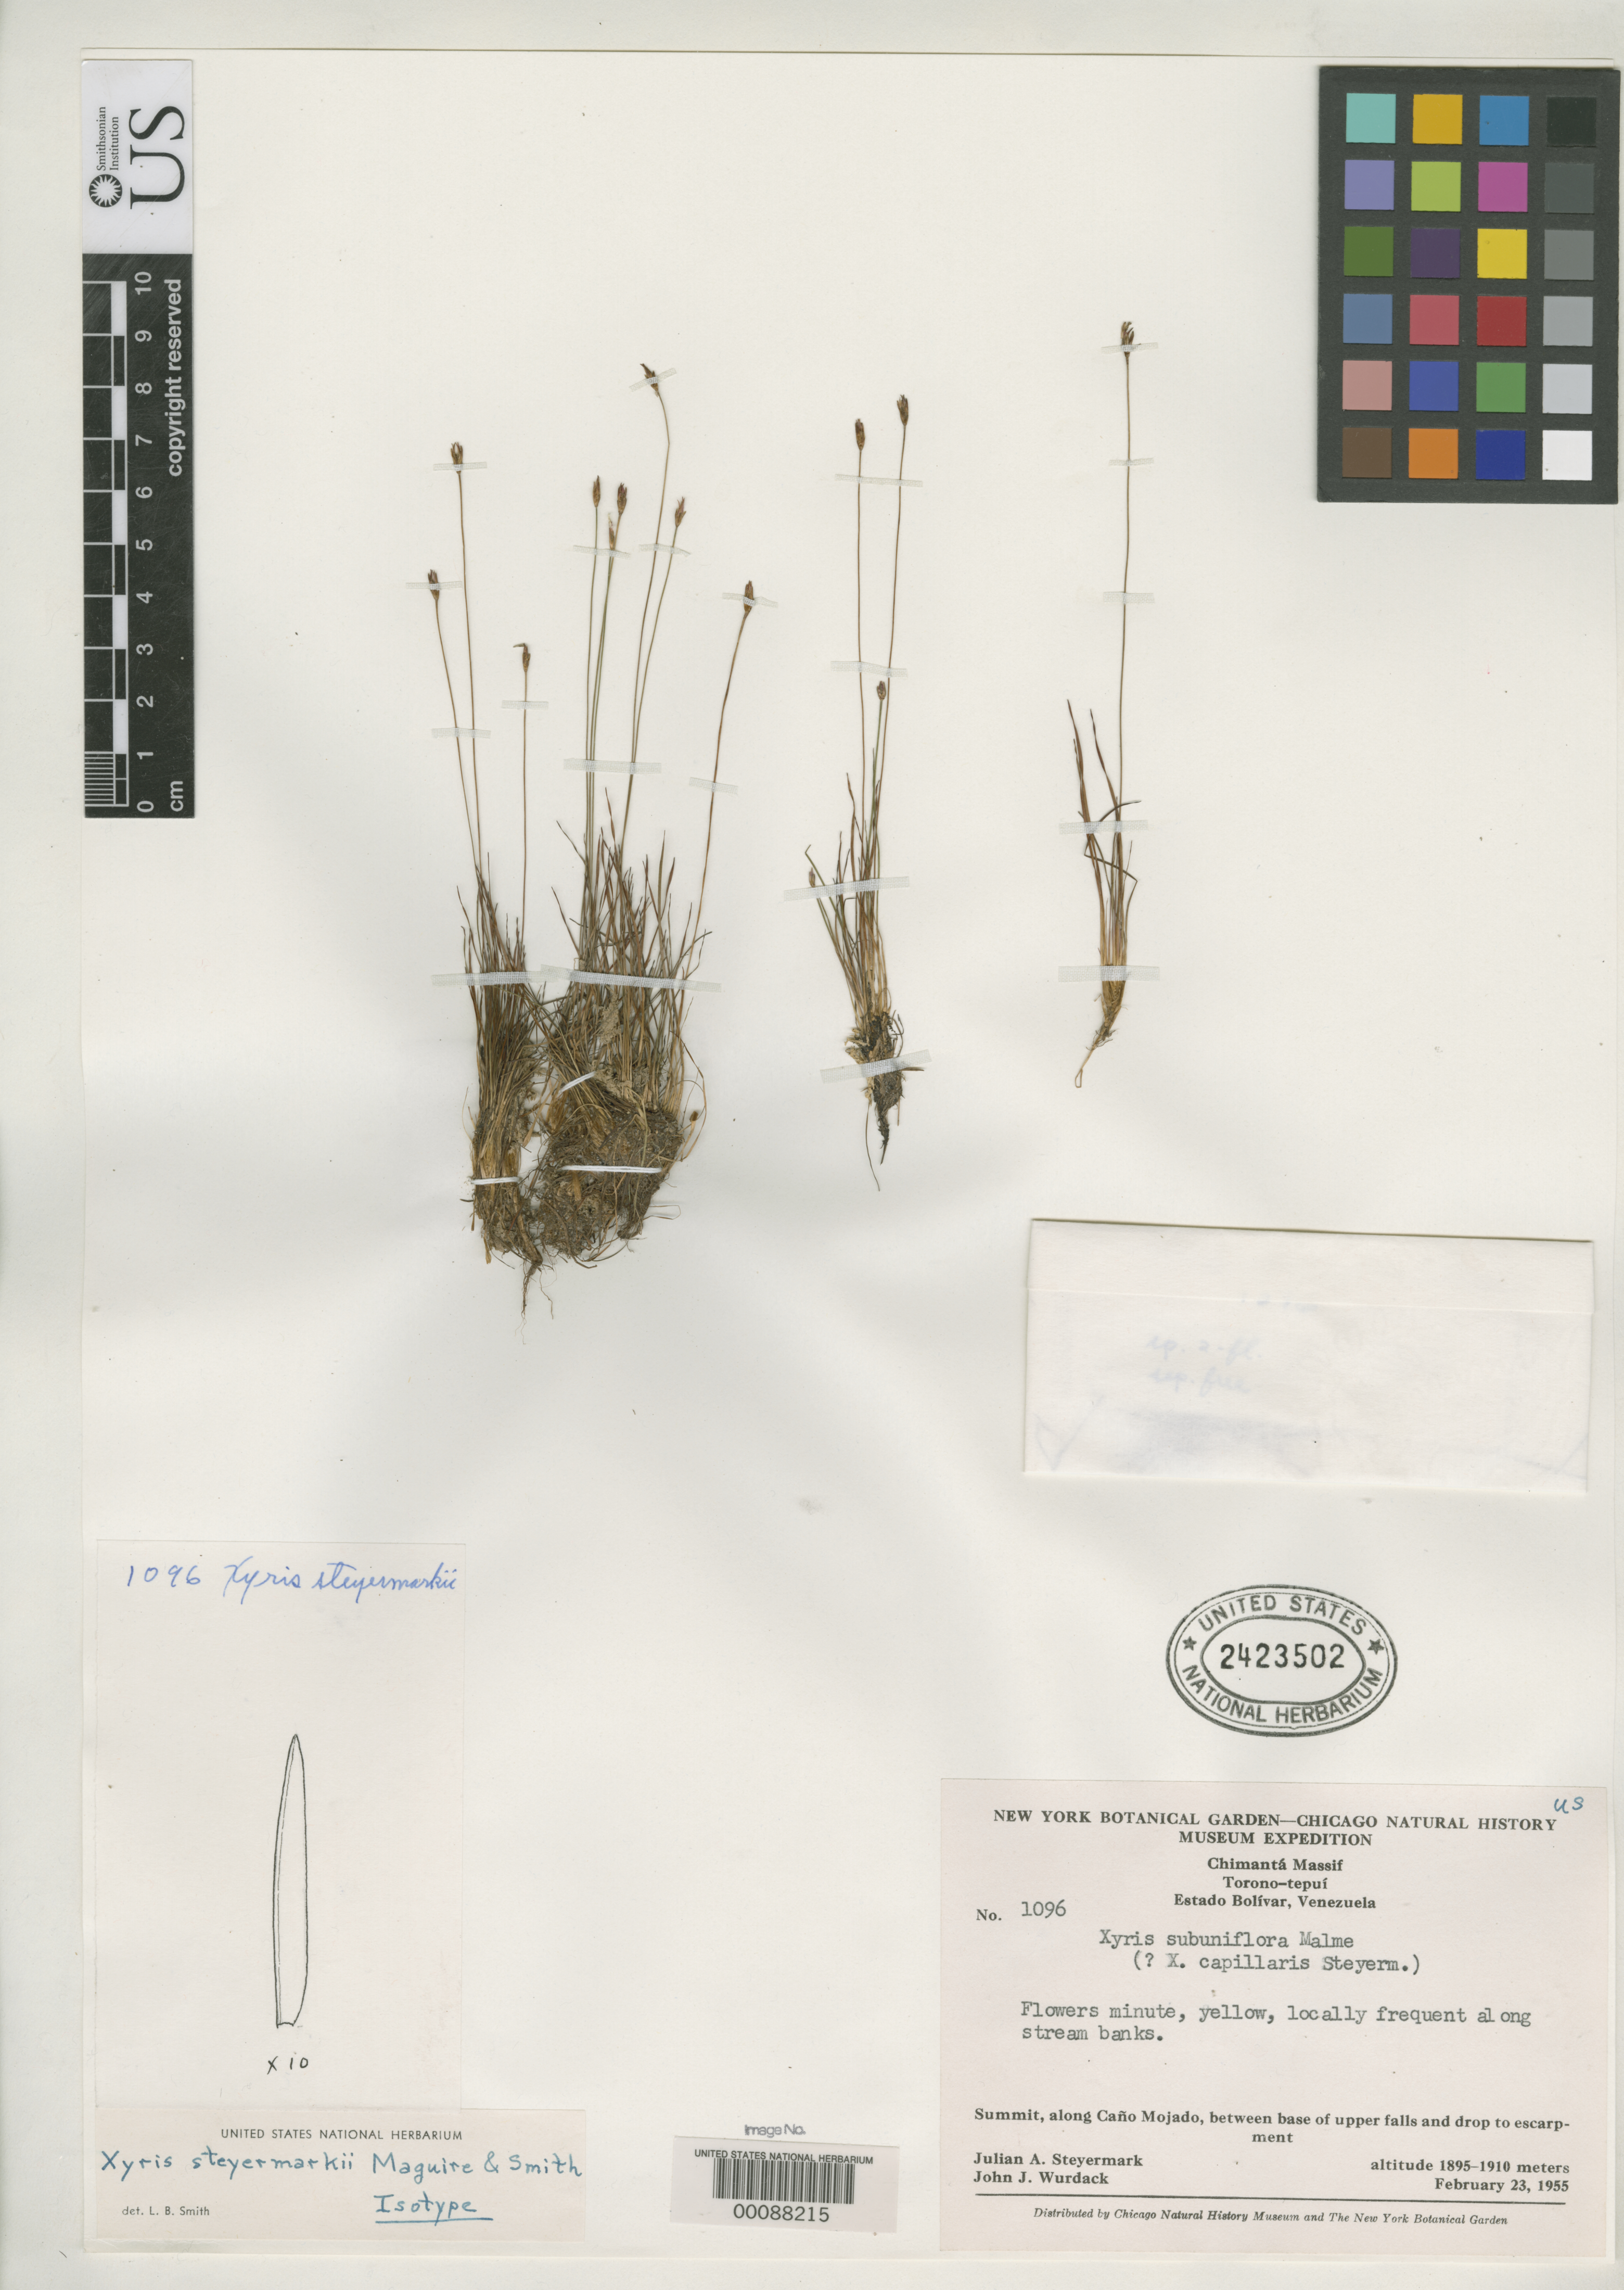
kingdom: Plantae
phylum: Tracheophyta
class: Liliopsida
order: Poales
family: Xyridaceae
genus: Xyris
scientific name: Xyris steyermarkii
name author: Maguire & L.B. Sm.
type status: Isotype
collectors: J. Steyermark & J. J. Wurdack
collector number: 1096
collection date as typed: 23 Feb 1955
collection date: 1955-02-23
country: Venezuela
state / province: Bolivar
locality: Chimanta Massif Torono-tepui, along Cano Mojado.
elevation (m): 1895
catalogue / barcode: US 2423502